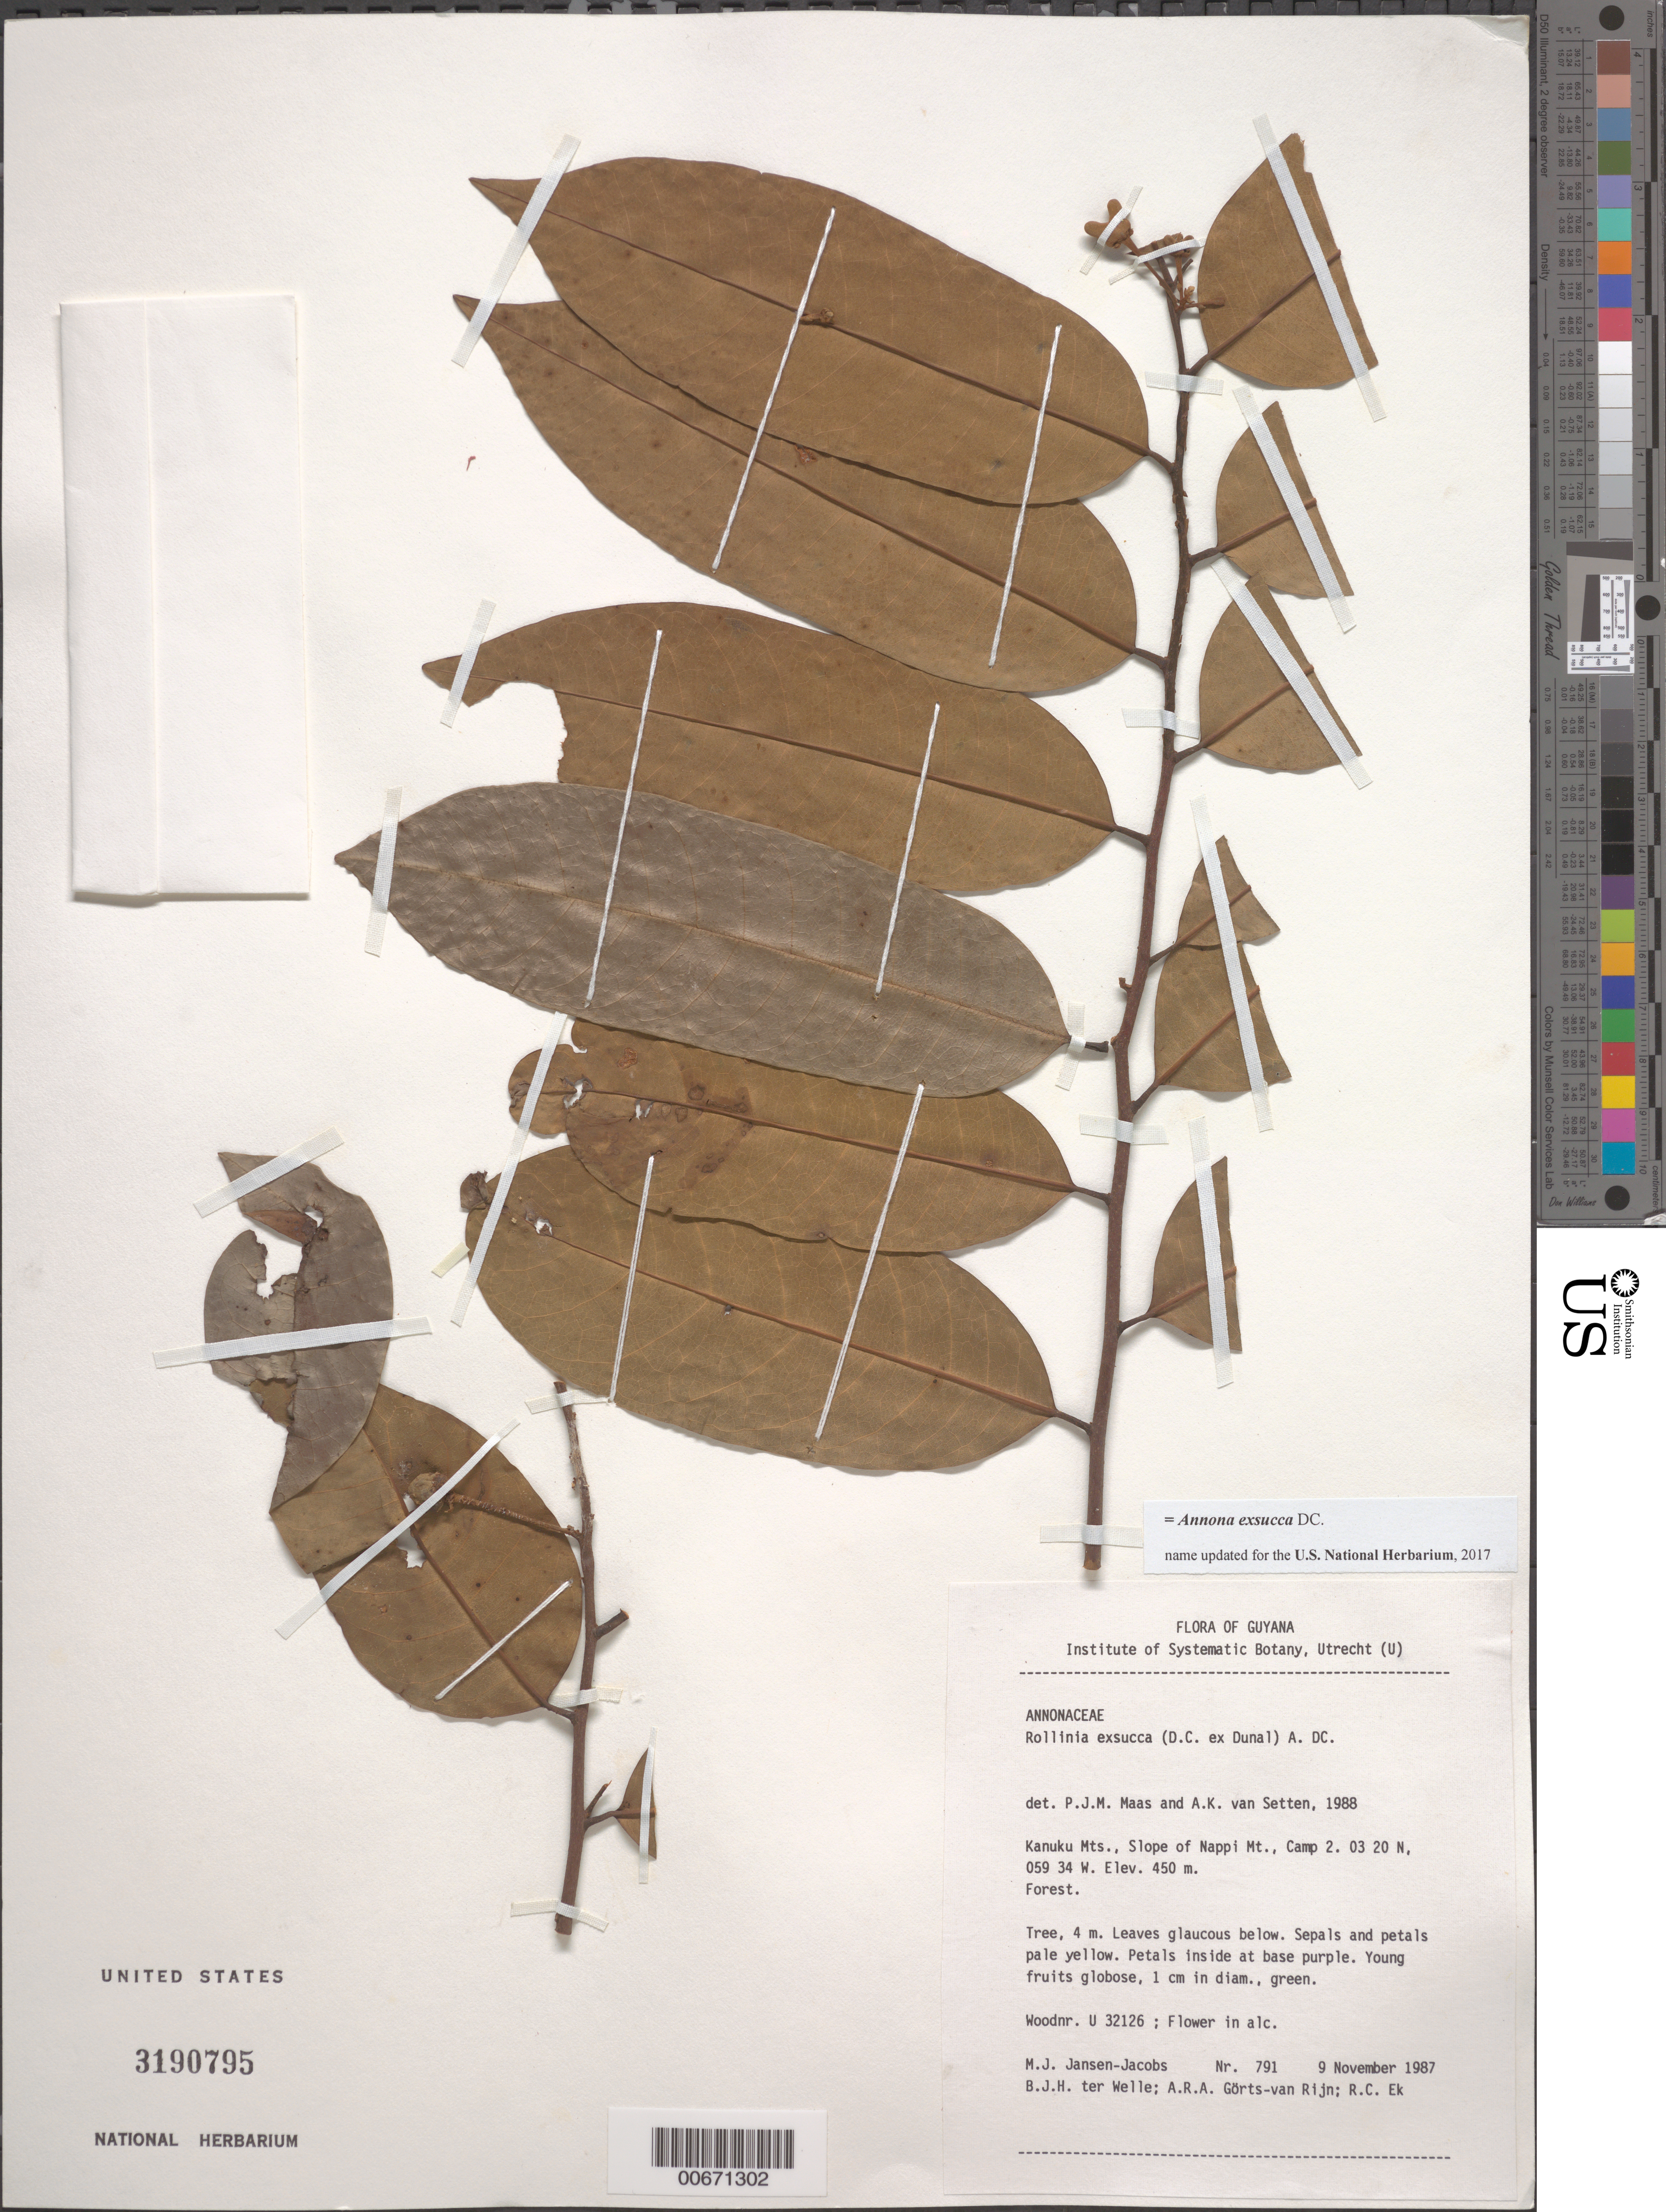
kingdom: Plantae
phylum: Tracheophyta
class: Magnoliopsida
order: Magnoliales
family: Annonaceae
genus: Annona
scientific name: Annona exsucca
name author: DC. ex Dunal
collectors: M. J. Jansen-Jacobs, B. Welle, A. .R. A. Görts-van Rijn & R. C. Ek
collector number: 791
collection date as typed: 9-Nov-87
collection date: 1987-11-09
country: Guyana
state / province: U. Takutu-U. Essequibo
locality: Kanuku Mts., slope of Nappi Mt., camp 2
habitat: Forest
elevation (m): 450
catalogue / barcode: US 3190795